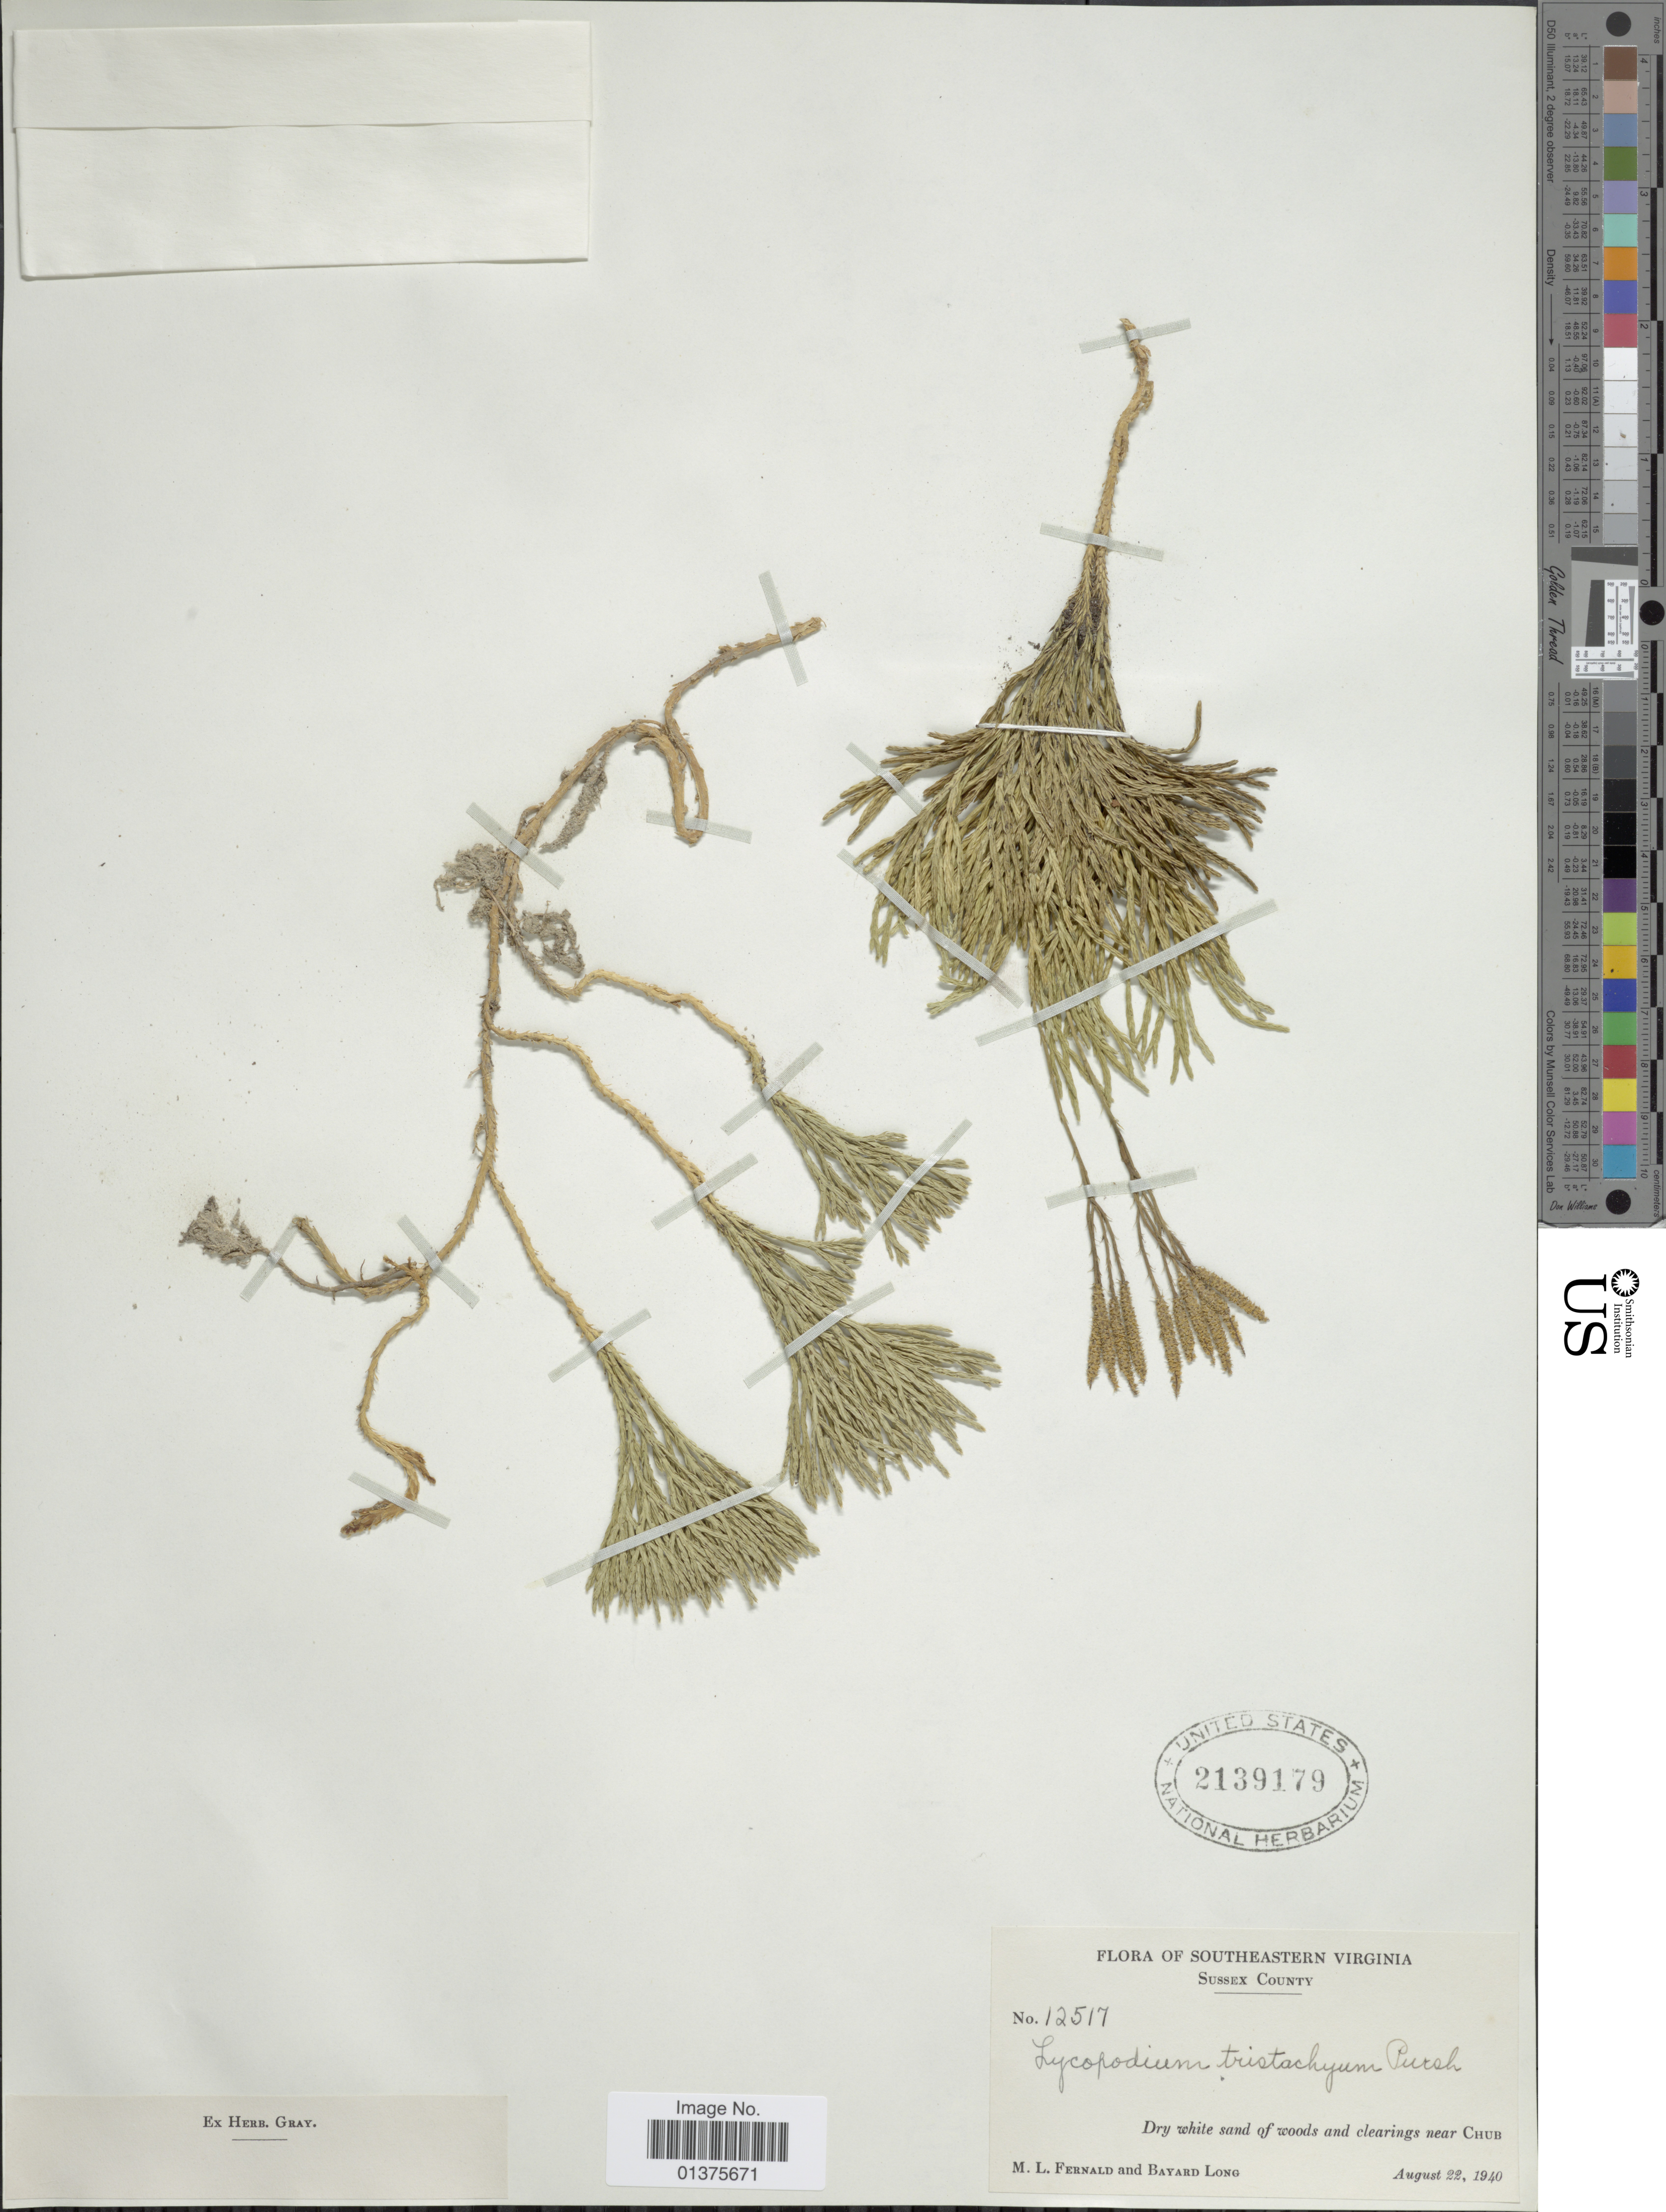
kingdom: Plantae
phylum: Tracheophyta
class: Lycopodiopsida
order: Lycopodiales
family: Lycopodiaceae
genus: Diphasiastrum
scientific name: Diphasiastrum tristachyum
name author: (Pursh) Holub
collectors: M. L. Fernald & B. Long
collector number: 12517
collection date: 1940-08-22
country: United States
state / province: Virginia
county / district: Sussex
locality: Southeastern Virginia, Sussex County, Dry white sand of woods and clearings near Chub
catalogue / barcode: US 2139179